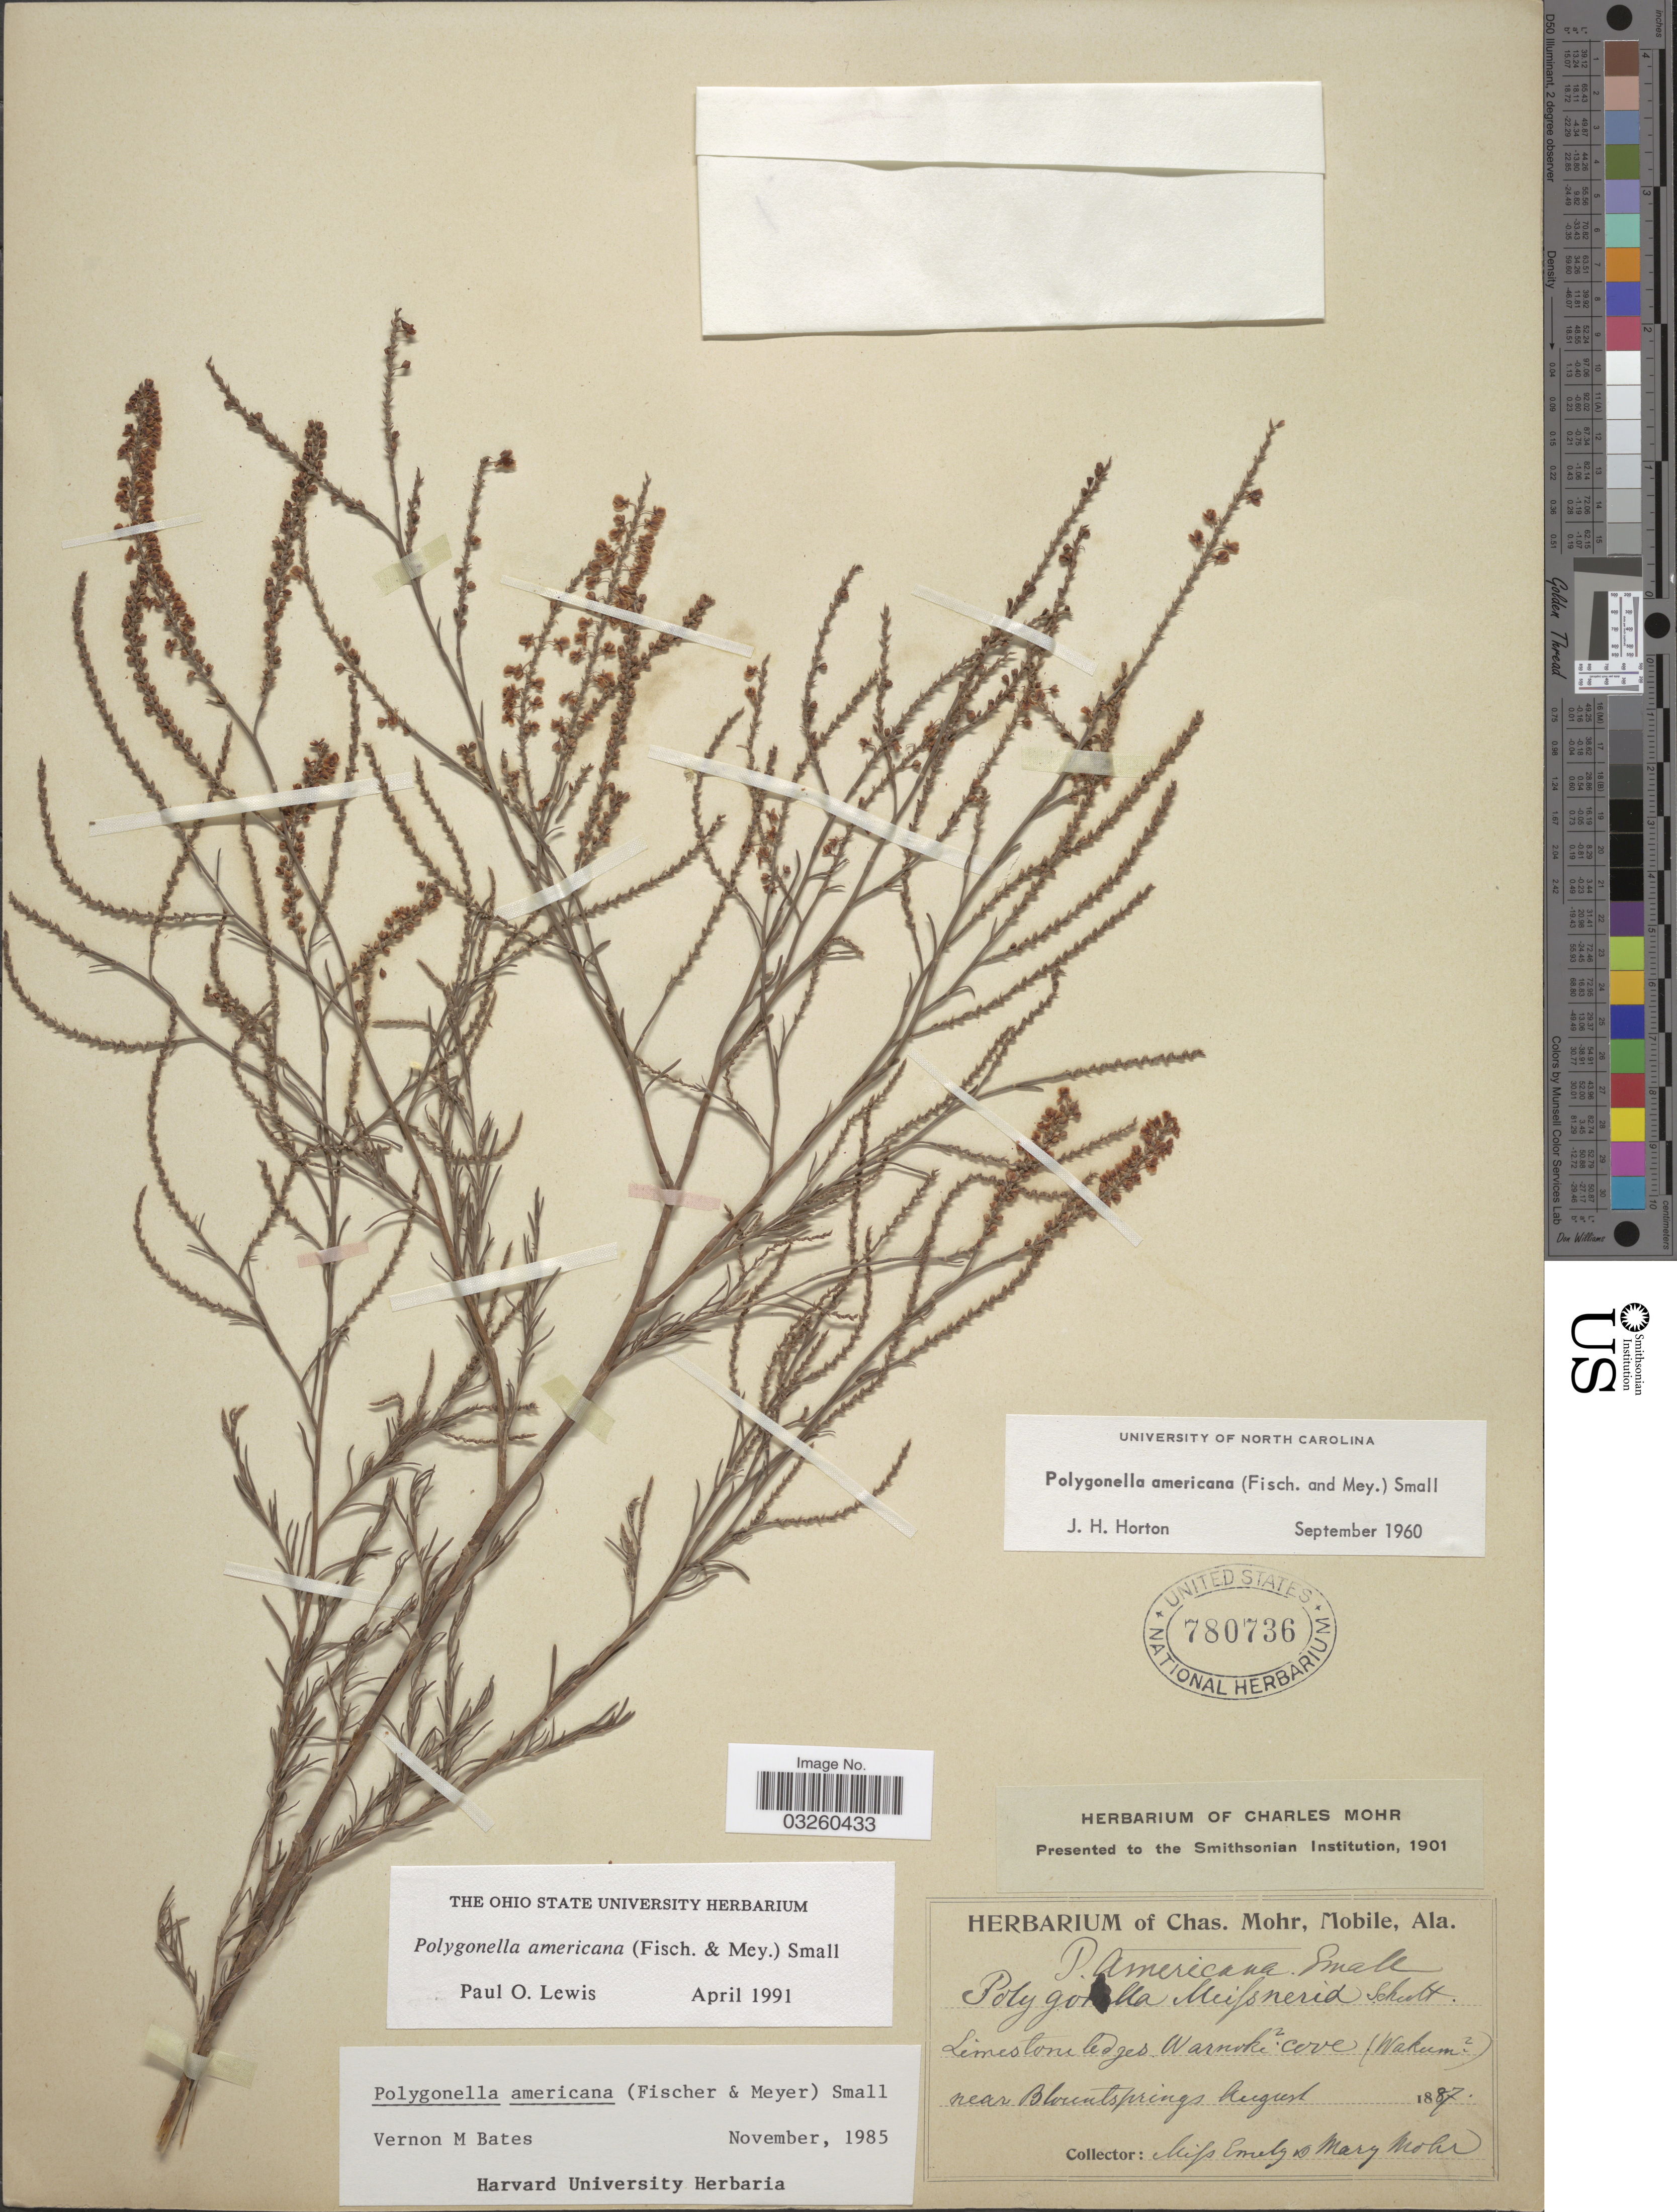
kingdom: Plantae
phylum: Tracheophyta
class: Magnoliopsida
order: Caryophyllales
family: Polygonaceae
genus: Polygonella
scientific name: Polygonella americana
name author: (Fisch. & C.A. Mey.) Small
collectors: E. Mohr & M. Mohr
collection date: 1887-08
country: United States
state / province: Alabama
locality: Limestone ledges. Warnoke cove (Wakum) near Blountsprings.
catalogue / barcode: US 780736